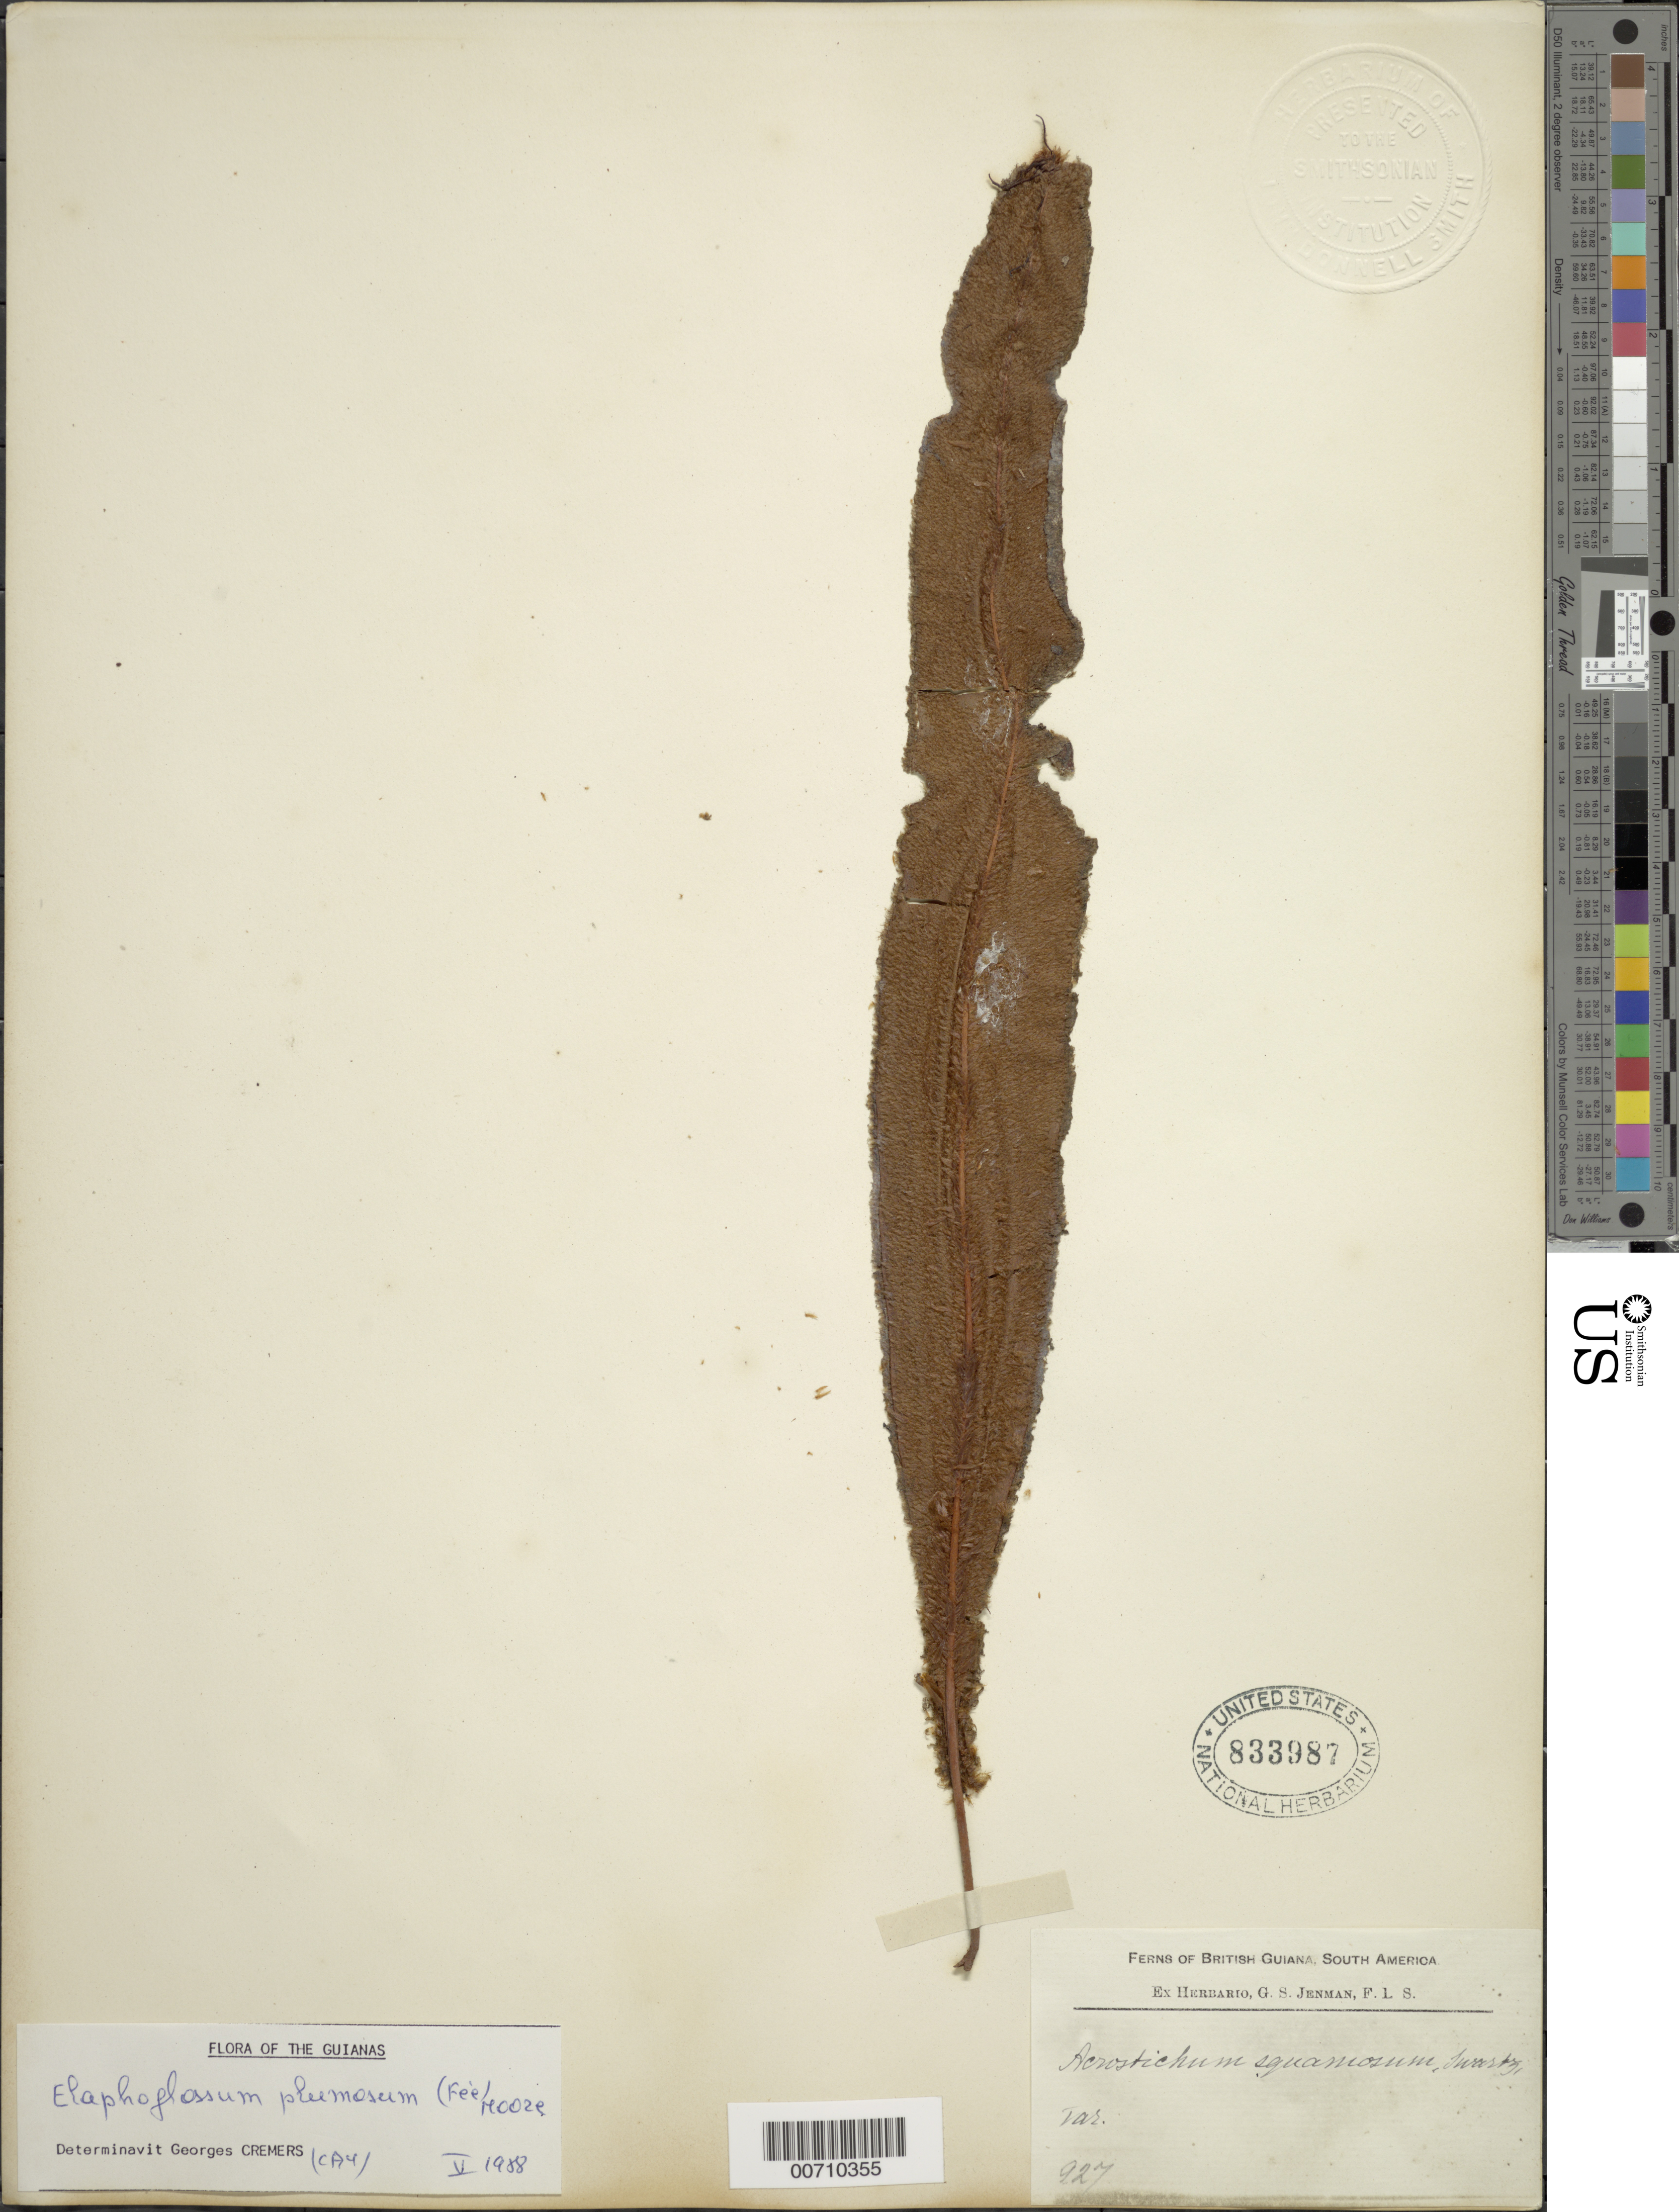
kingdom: Plantae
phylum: Tracheophyta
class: Polypodiopsida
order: Polypodiales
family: Dryopteridaceae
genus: Elaphoglossum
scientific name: Elaphoglossum plumosum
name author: (Fée) T. Moore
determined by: Cremers, Georges A.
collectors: G. S. Jenman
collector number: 927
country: Guyana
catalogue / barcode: US 833987